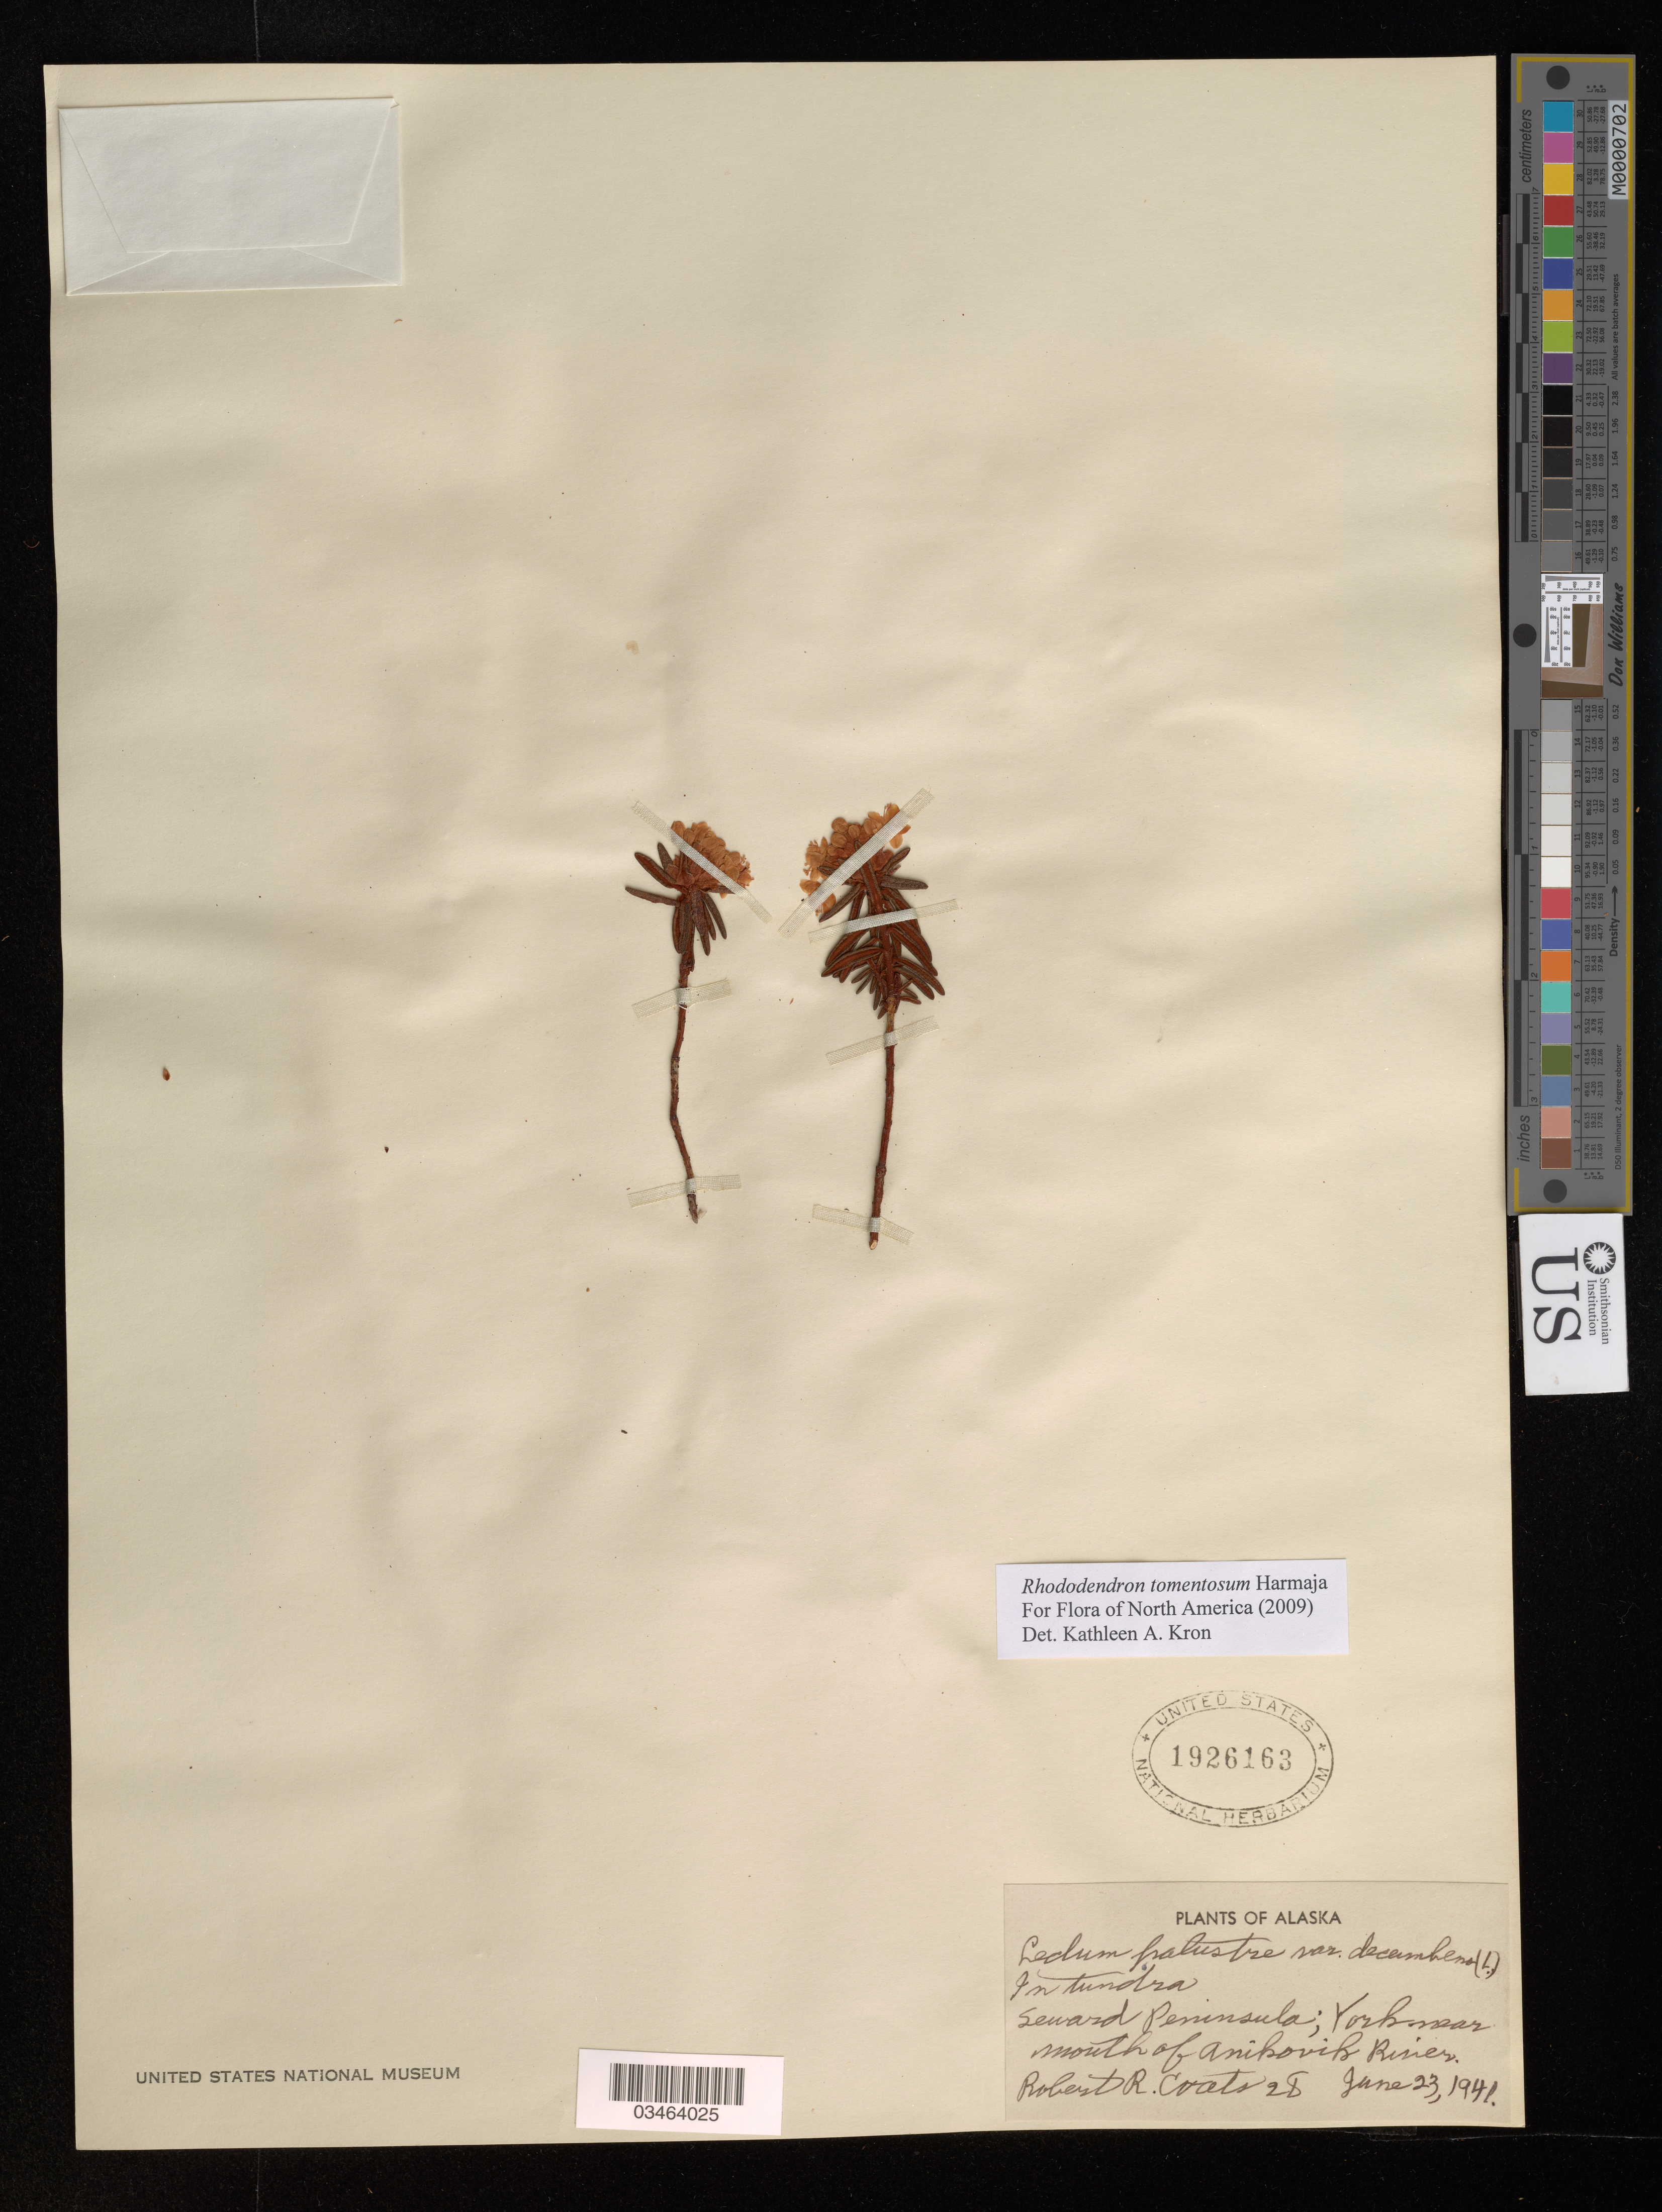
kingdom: Plantae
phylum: Tracheophyta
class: Magnoliopsida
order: Ericales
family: Ericaceae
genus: Rhododendron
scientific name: Rhododendron tomentosum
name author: Harmaja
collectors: R. Coats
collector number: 28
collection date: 1941-06-23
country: United States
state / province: Alaska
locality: Seward Peninsula; York near mouth of Anikovik River.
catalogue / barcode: US 1926163